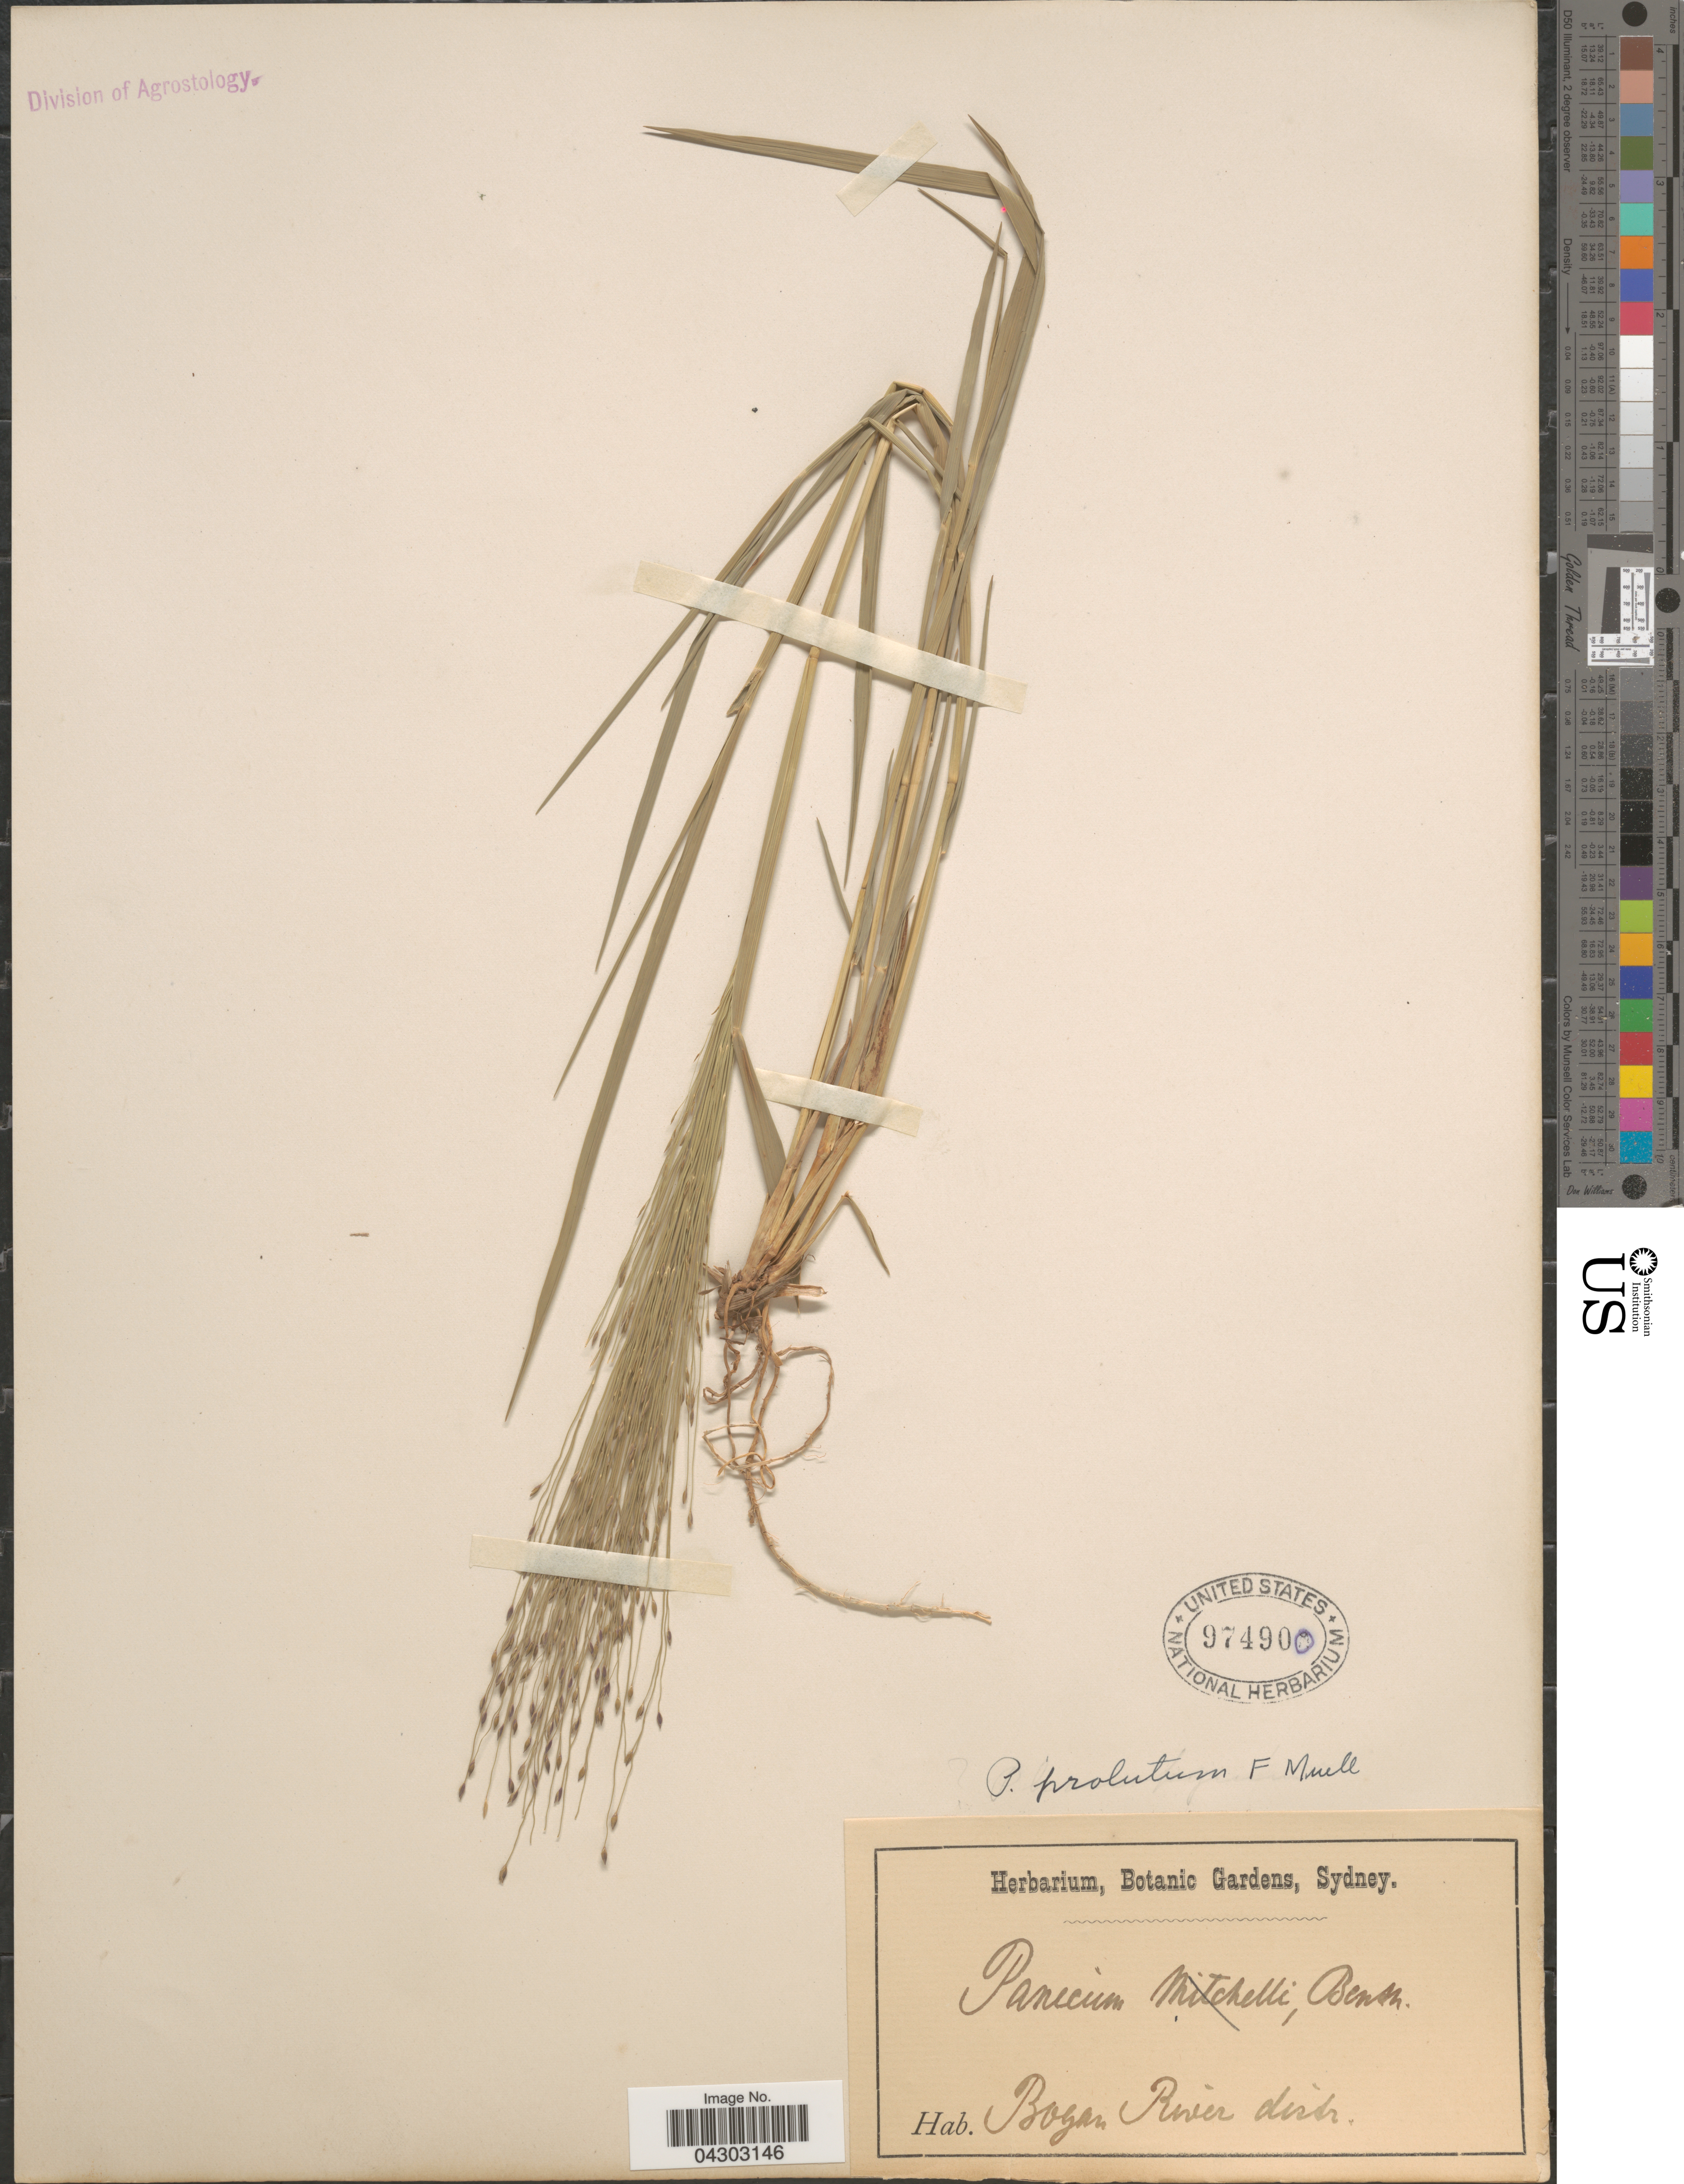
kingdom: Plantae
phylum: Tracheophyta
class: Liliopsida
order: Poales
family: Poaceae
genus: Panicum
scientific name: Panicum prolutum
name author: F. Muell.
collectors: ex Herb. Bot. Gard. Sydney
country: Australia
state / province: New South Wales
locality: Bogan River distr.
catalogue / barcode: US 974900